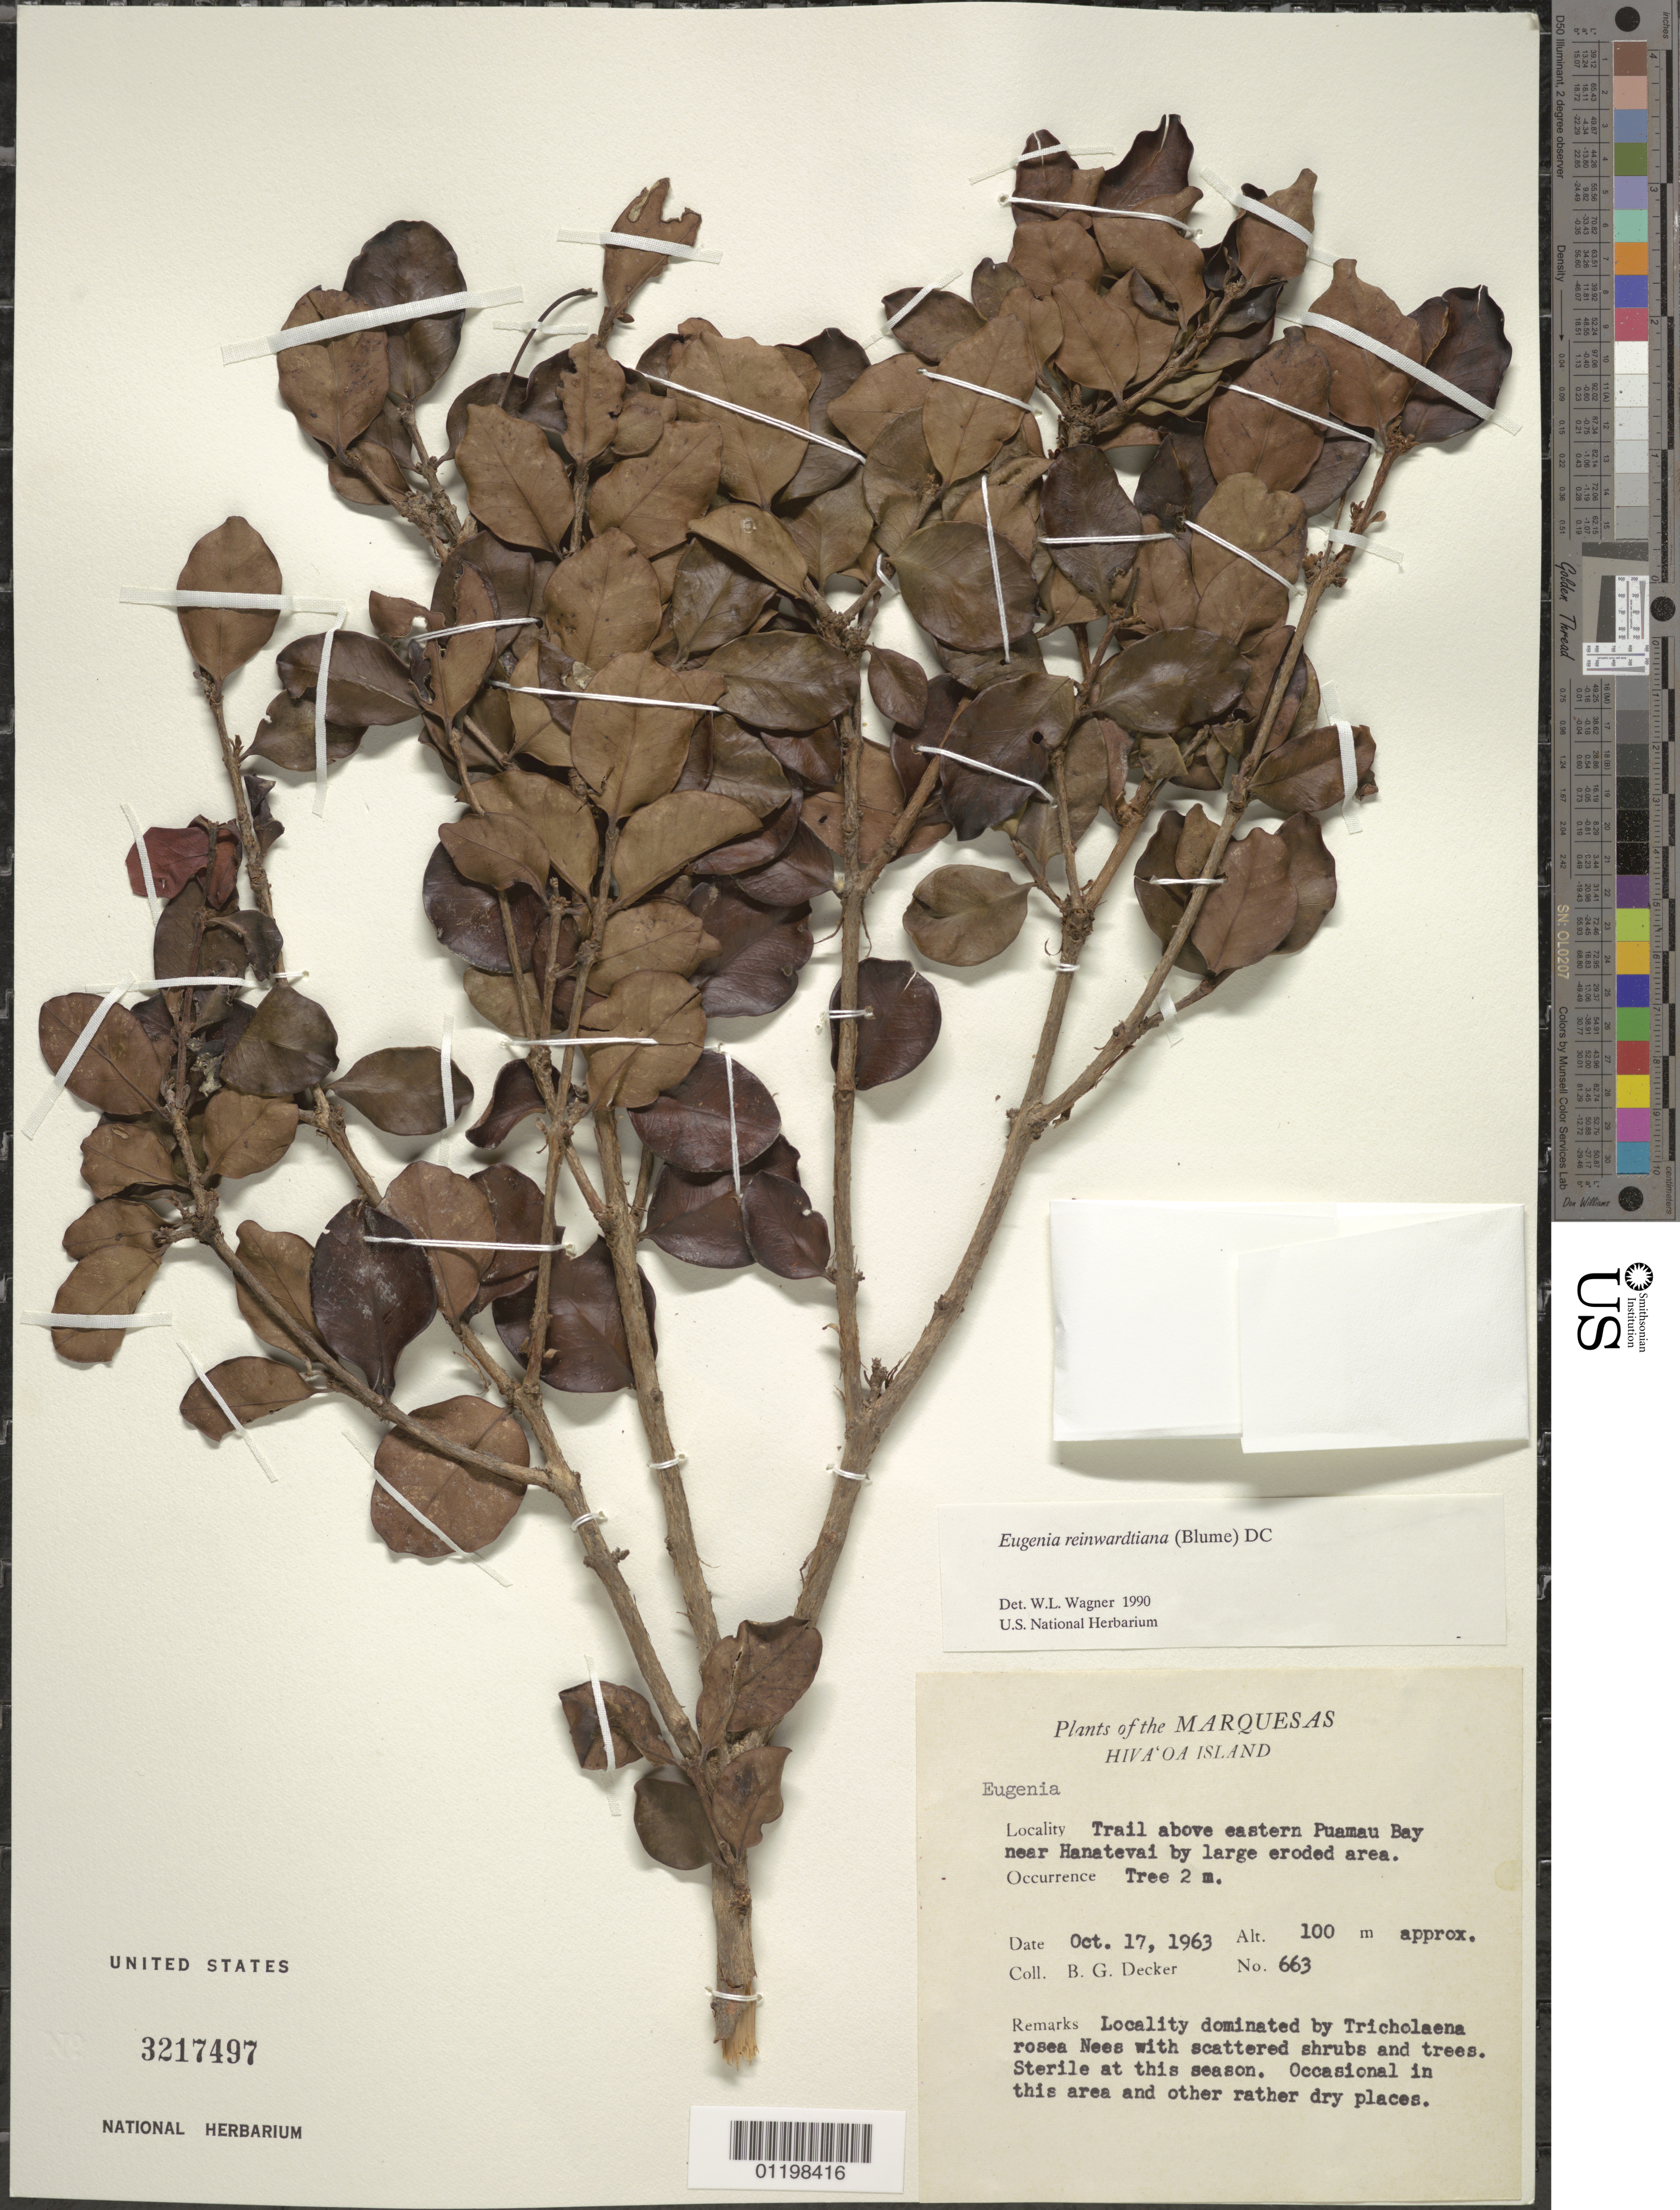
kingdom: Plantae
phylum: Tracheophyta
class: Magnoliopsida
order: Myrtales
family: Myrtaceae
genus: Eugenia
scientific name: Eugenia reinwardtiana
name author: (Blume) DC.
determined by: Wagner, W. L., (BOT), Smithsonian Institution - National Museum of Natural History (UNITED STATES)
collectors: B. G. Decker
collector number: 663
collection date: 1963-10-17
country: French Polynesia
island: Hiva Oa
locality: trail above E Puamau Bay near Hanatevai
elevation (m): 100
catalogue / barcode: US 3217497